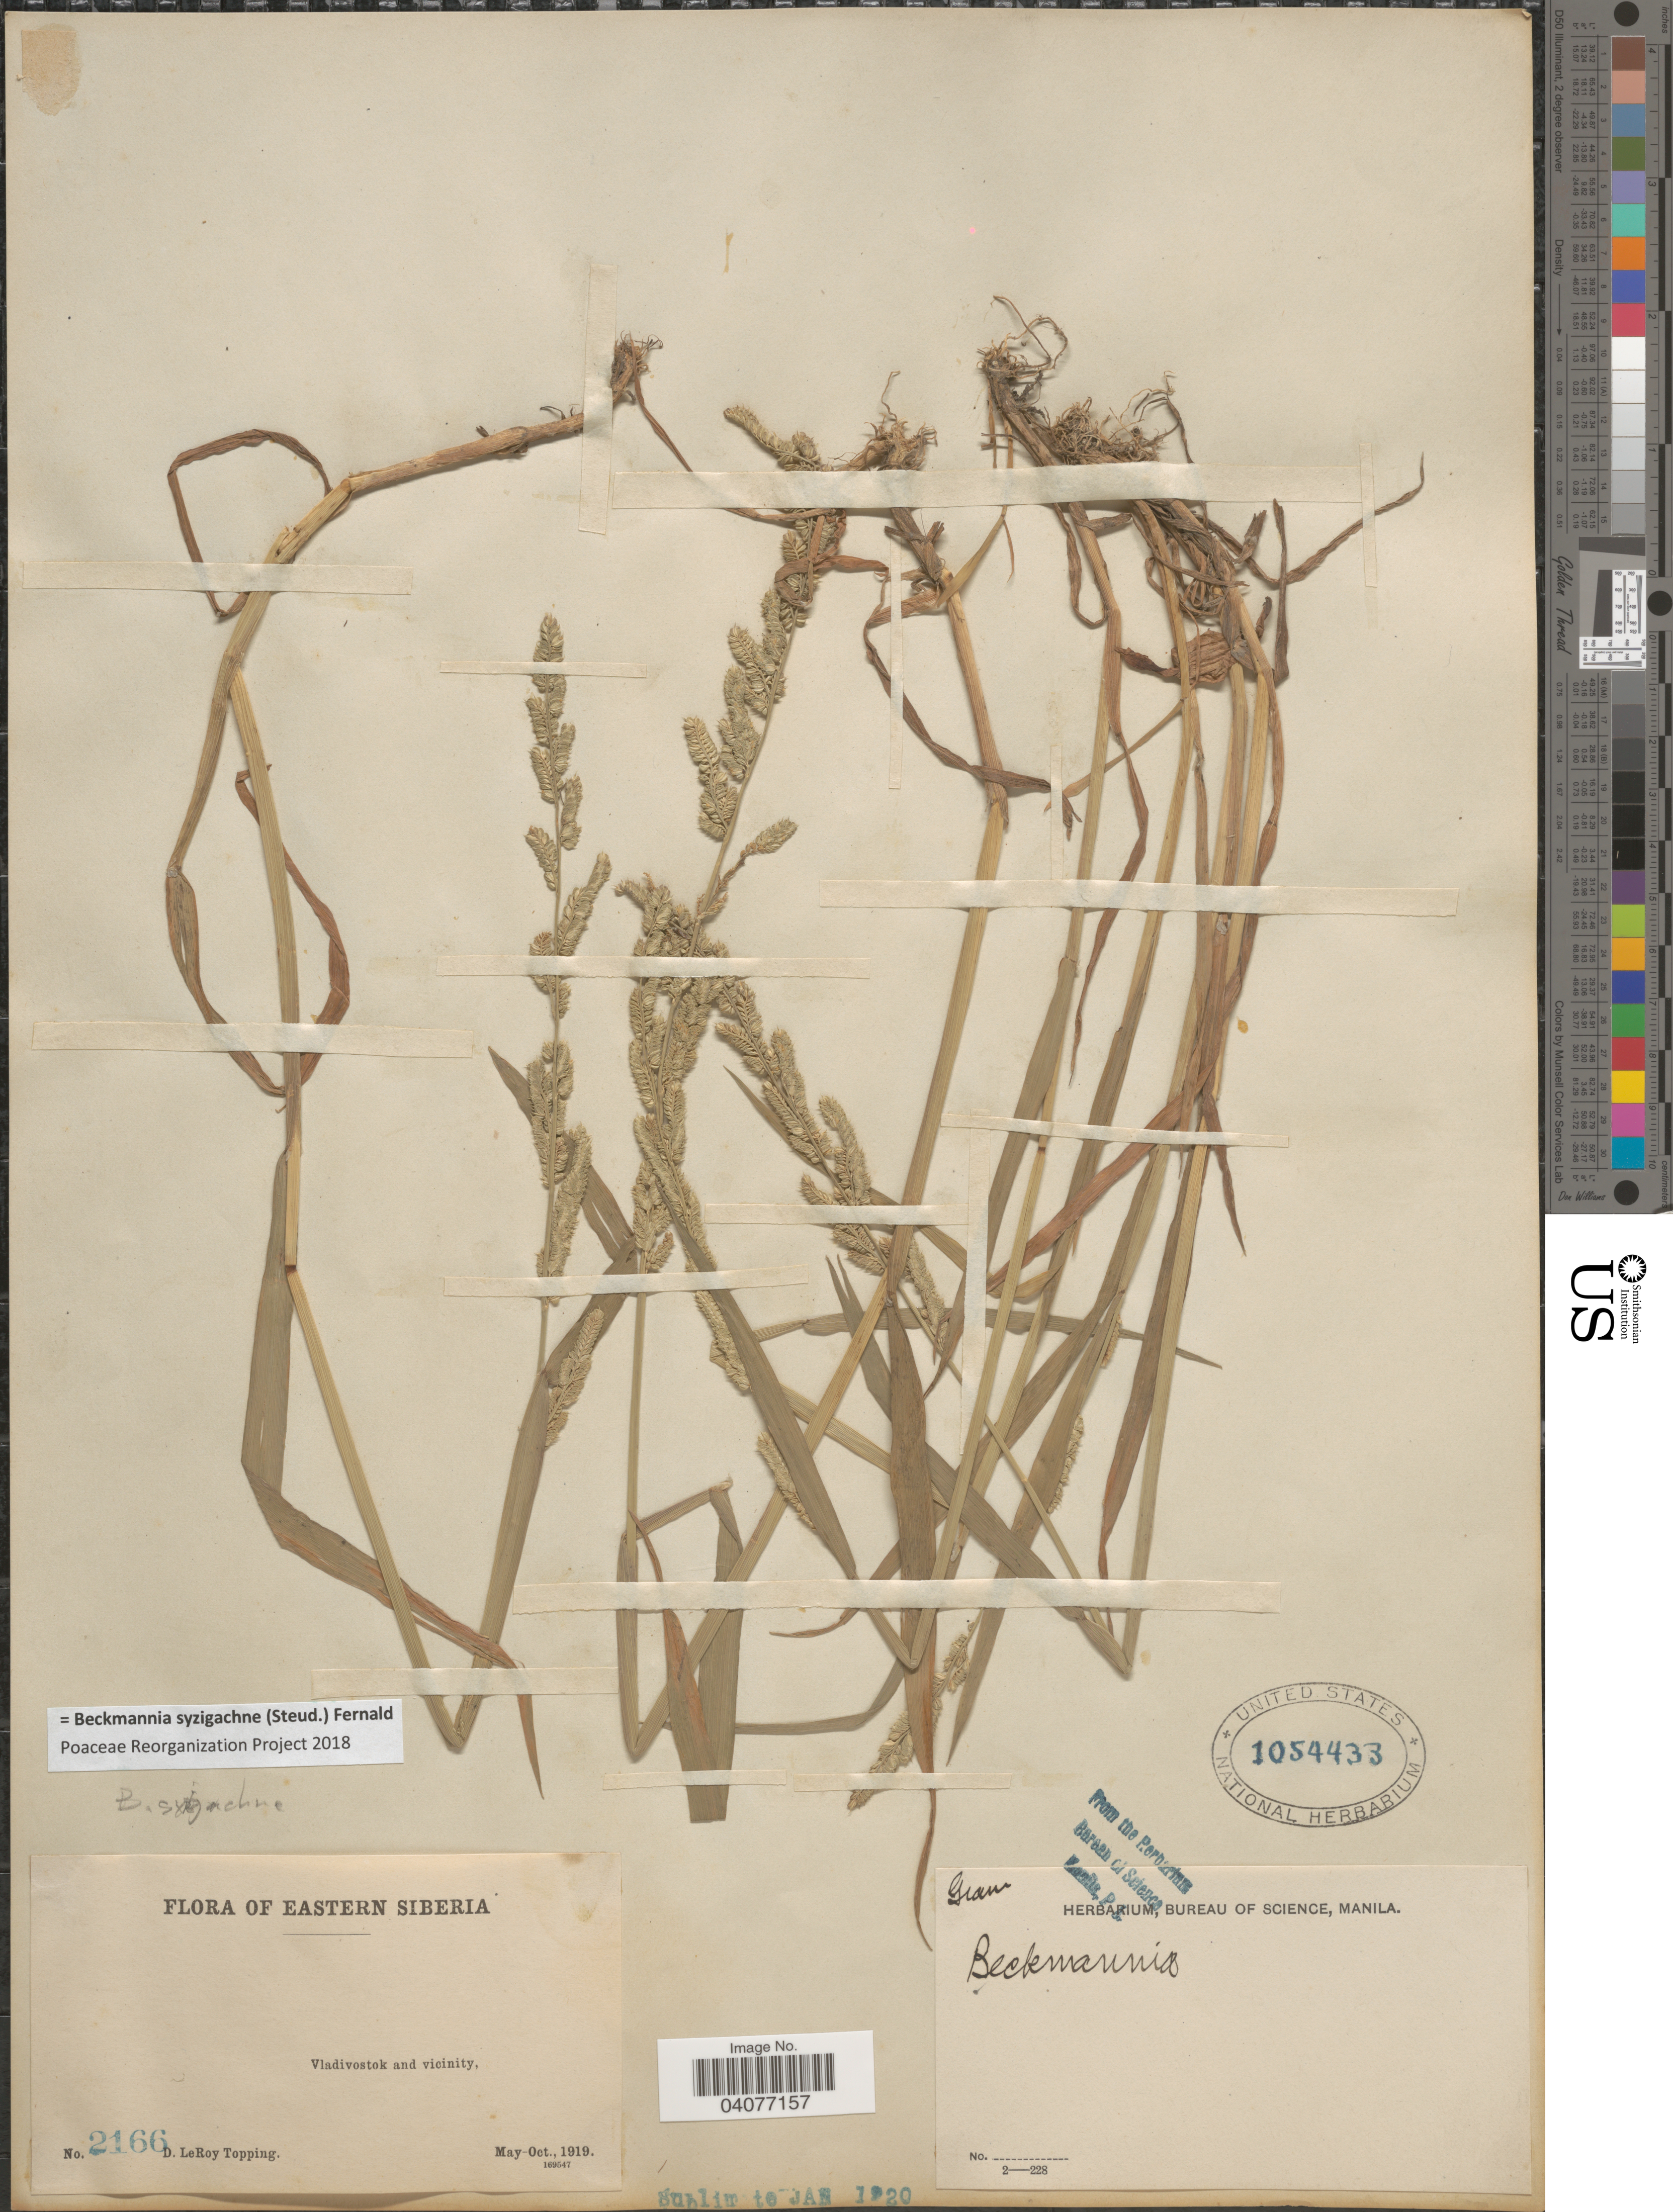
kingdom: Plantae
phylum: Tracheophyta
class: Liliopsida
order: Poales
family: Poaceae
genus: Beckmannia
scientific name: Beckmannia syzigachne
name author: (Steud.) Fernald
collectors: D. L. Topping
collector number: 2166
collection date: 1919-05/1919-10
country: Russian Federation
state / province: Primorsky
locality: Eastern Siberia. Vladivostok and vicinity.